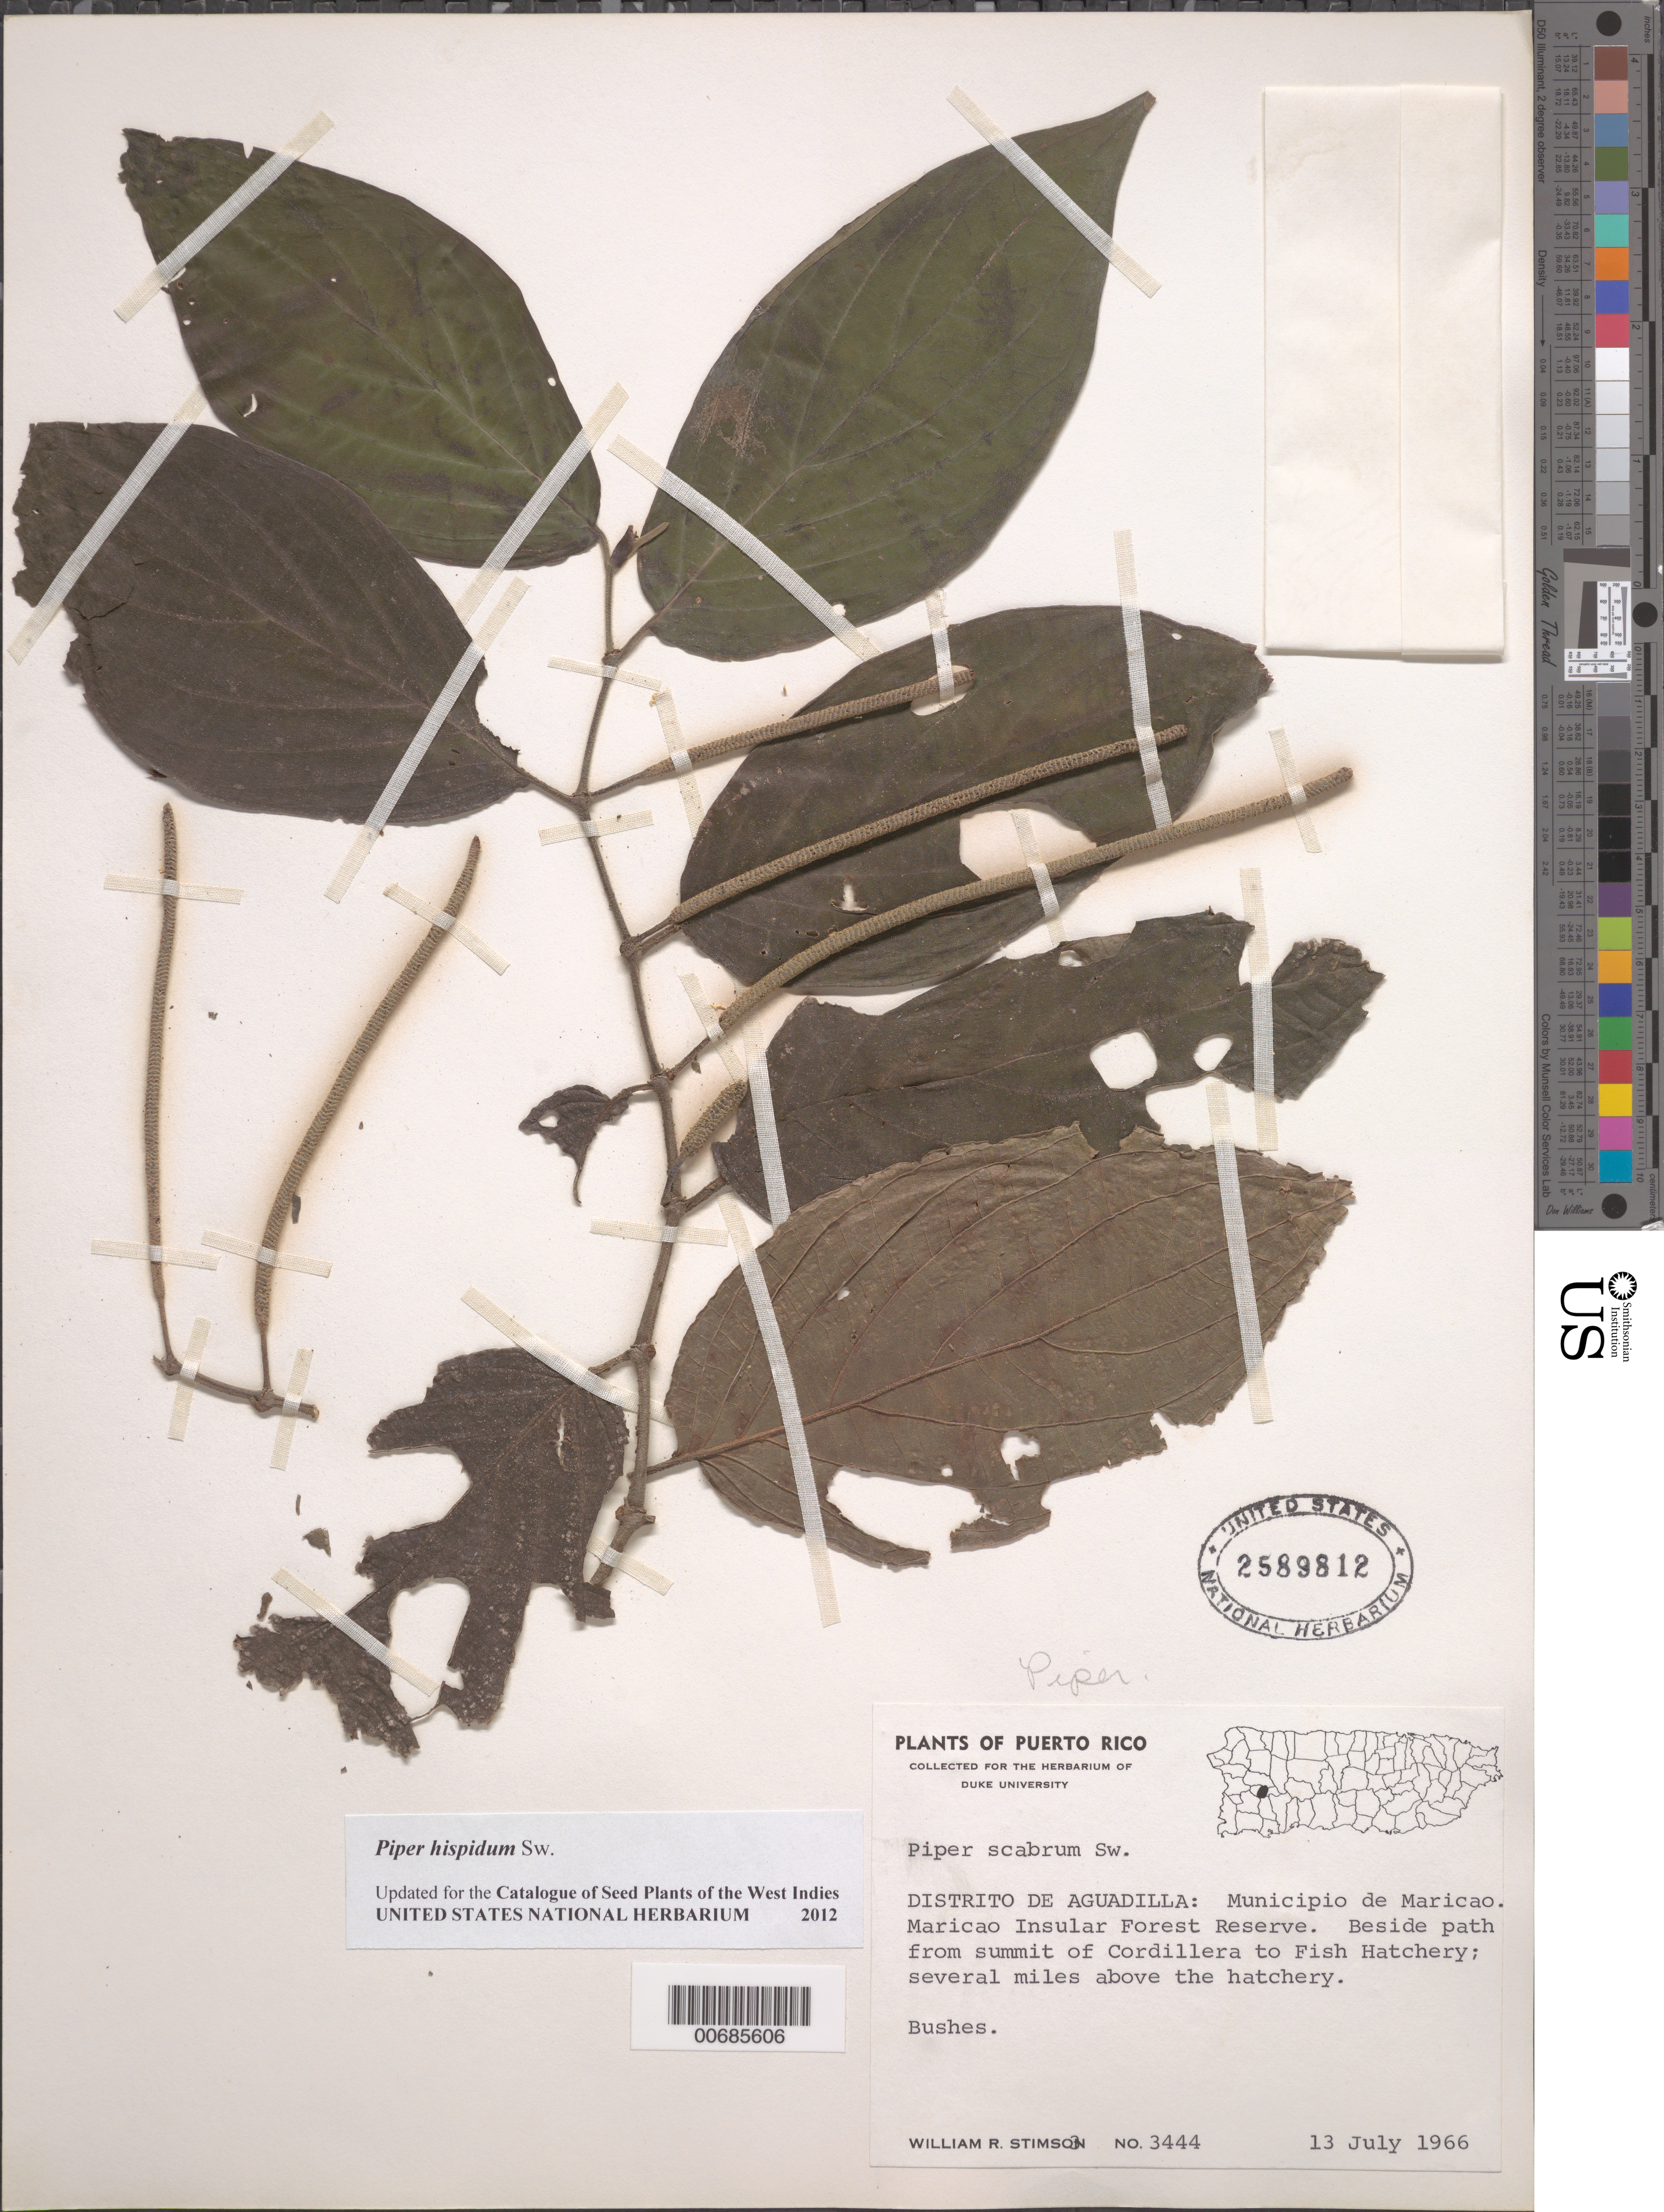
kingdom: Plantae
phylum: Tracheophyta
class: Magnoliopsida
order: Piperales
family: Piperaceae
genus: Piper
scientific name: Piper scabrum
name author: Sw.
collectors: W. R. Stimson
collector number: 3444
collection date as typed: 13 Jul 1966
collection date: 1966-07-13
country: Puerto Rico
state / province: Aguadilla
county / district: Maricao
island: Greater Antilles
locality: Districto de Maricao. Maricao Insular Forest Reserve. Beside apth from summit of Cordillera to Fish Hatchery; serveral miles above the hatchery.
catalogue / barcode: US 2589812